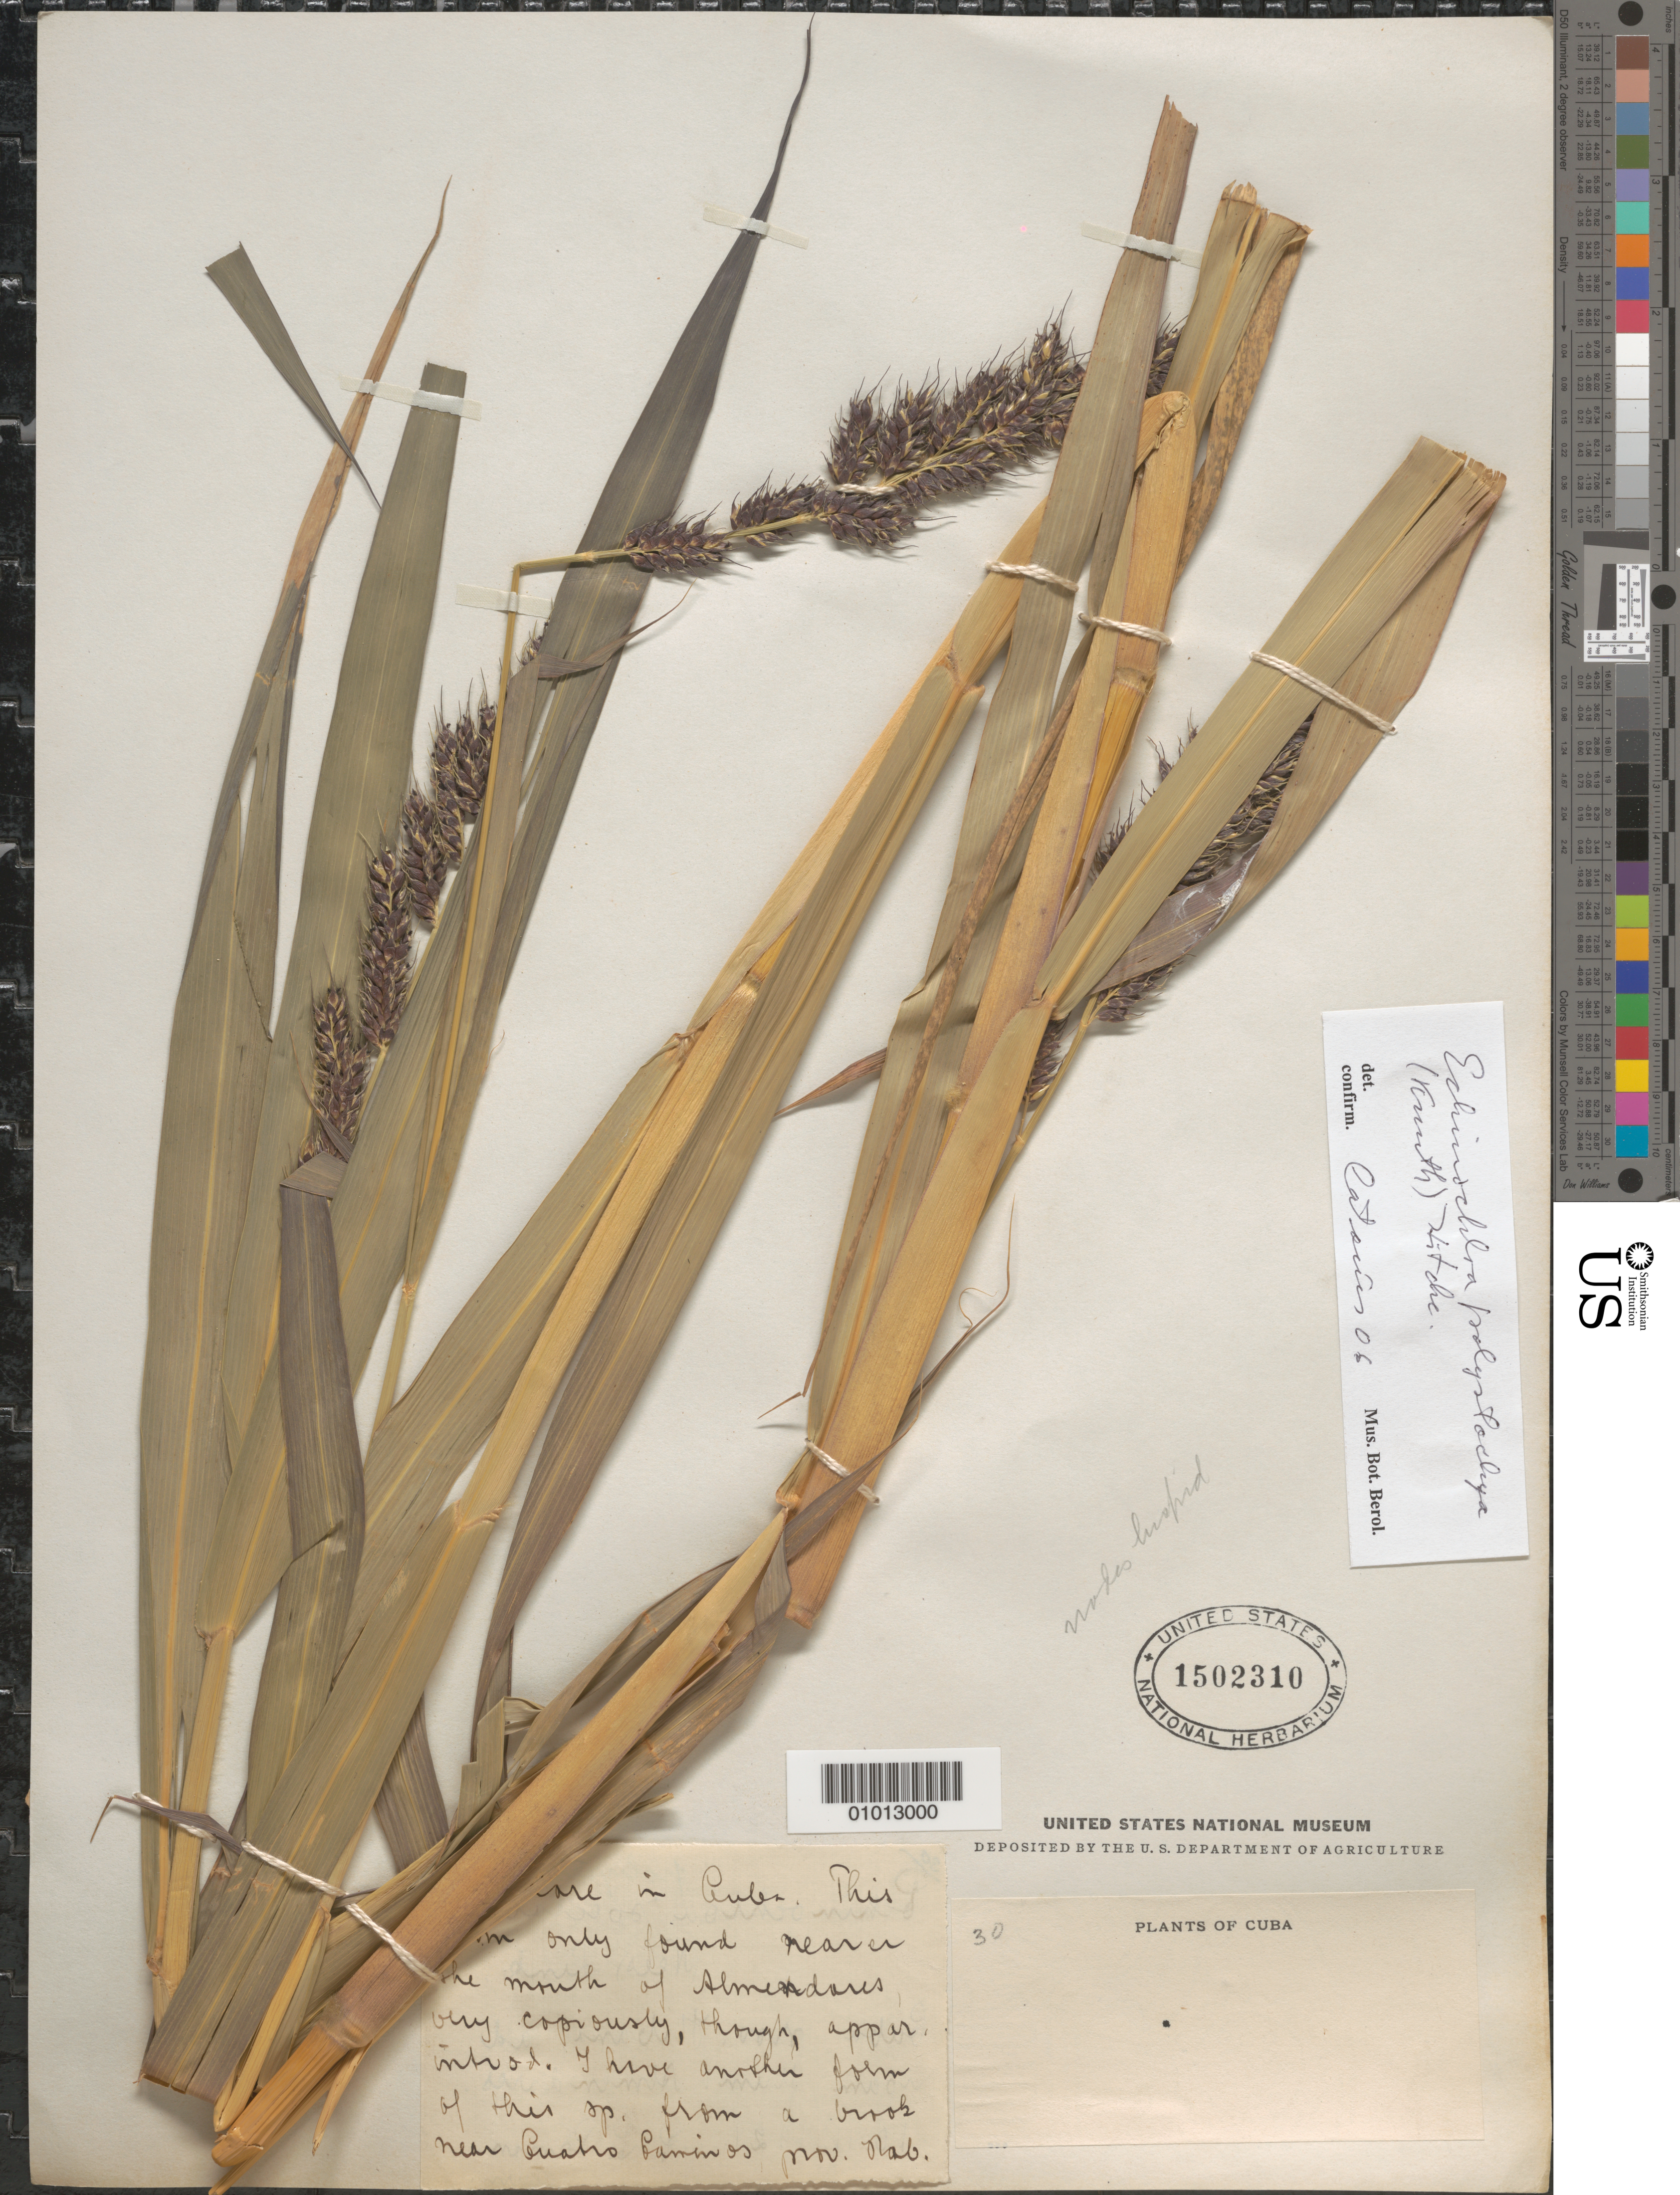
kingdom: Plantae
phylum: Tracheophyta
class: Liliopsida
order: Poales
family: Poaceae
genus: Echinochloa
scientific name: Echinochloa polystachya var. spectabilis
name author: (Nees ex Trin.) Mart. Crov.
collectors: E. L. Ekman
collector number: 30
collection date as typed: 10 Nov 1921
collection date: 1921-11-10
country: Cuba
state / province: La Habana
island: Cuba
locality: Almendares River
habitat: Near mouth of river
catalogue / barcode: US 1502310